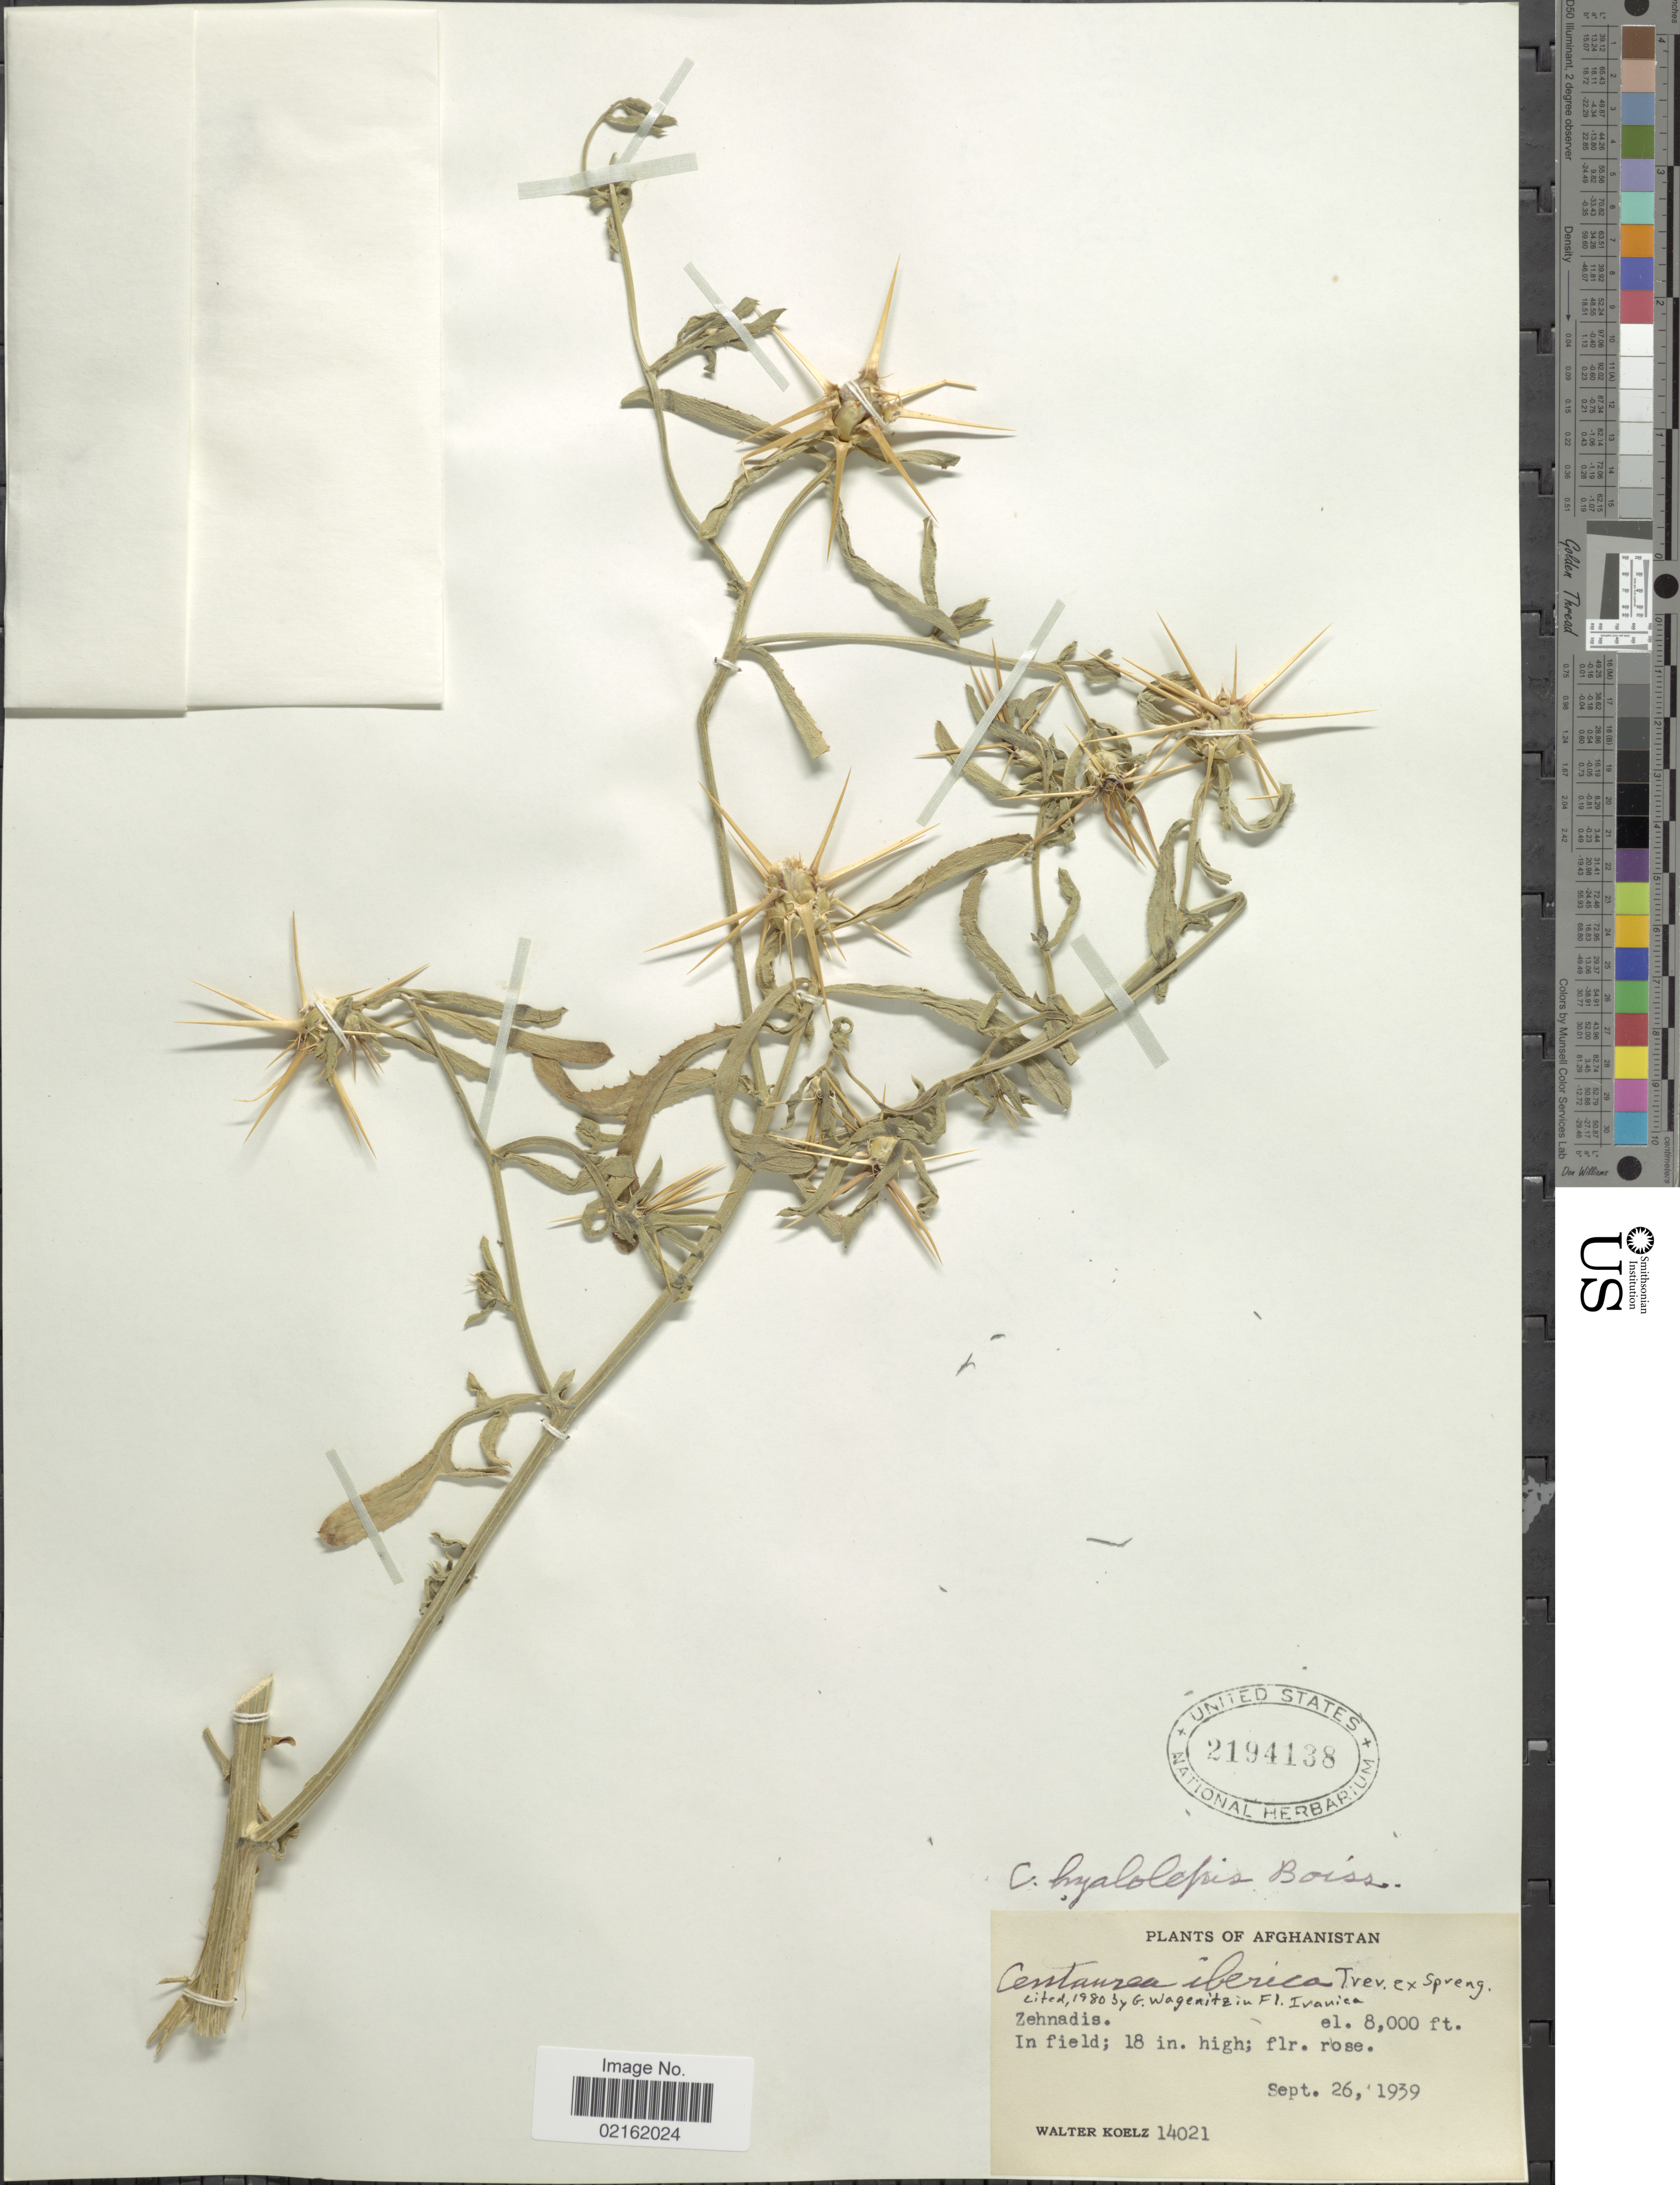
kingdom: Plantae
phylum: Tracheophyta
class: Magnoliopsida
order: Asterales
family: Asteraceae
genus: Centaurea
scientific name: Centaurea iberica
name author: Trevir. ex Spreng.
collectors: W. N. Koelz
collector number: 14021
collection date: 1939-09-26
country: Afghanistan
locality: Zehnadis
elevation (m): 2438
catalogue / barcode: US 2194138